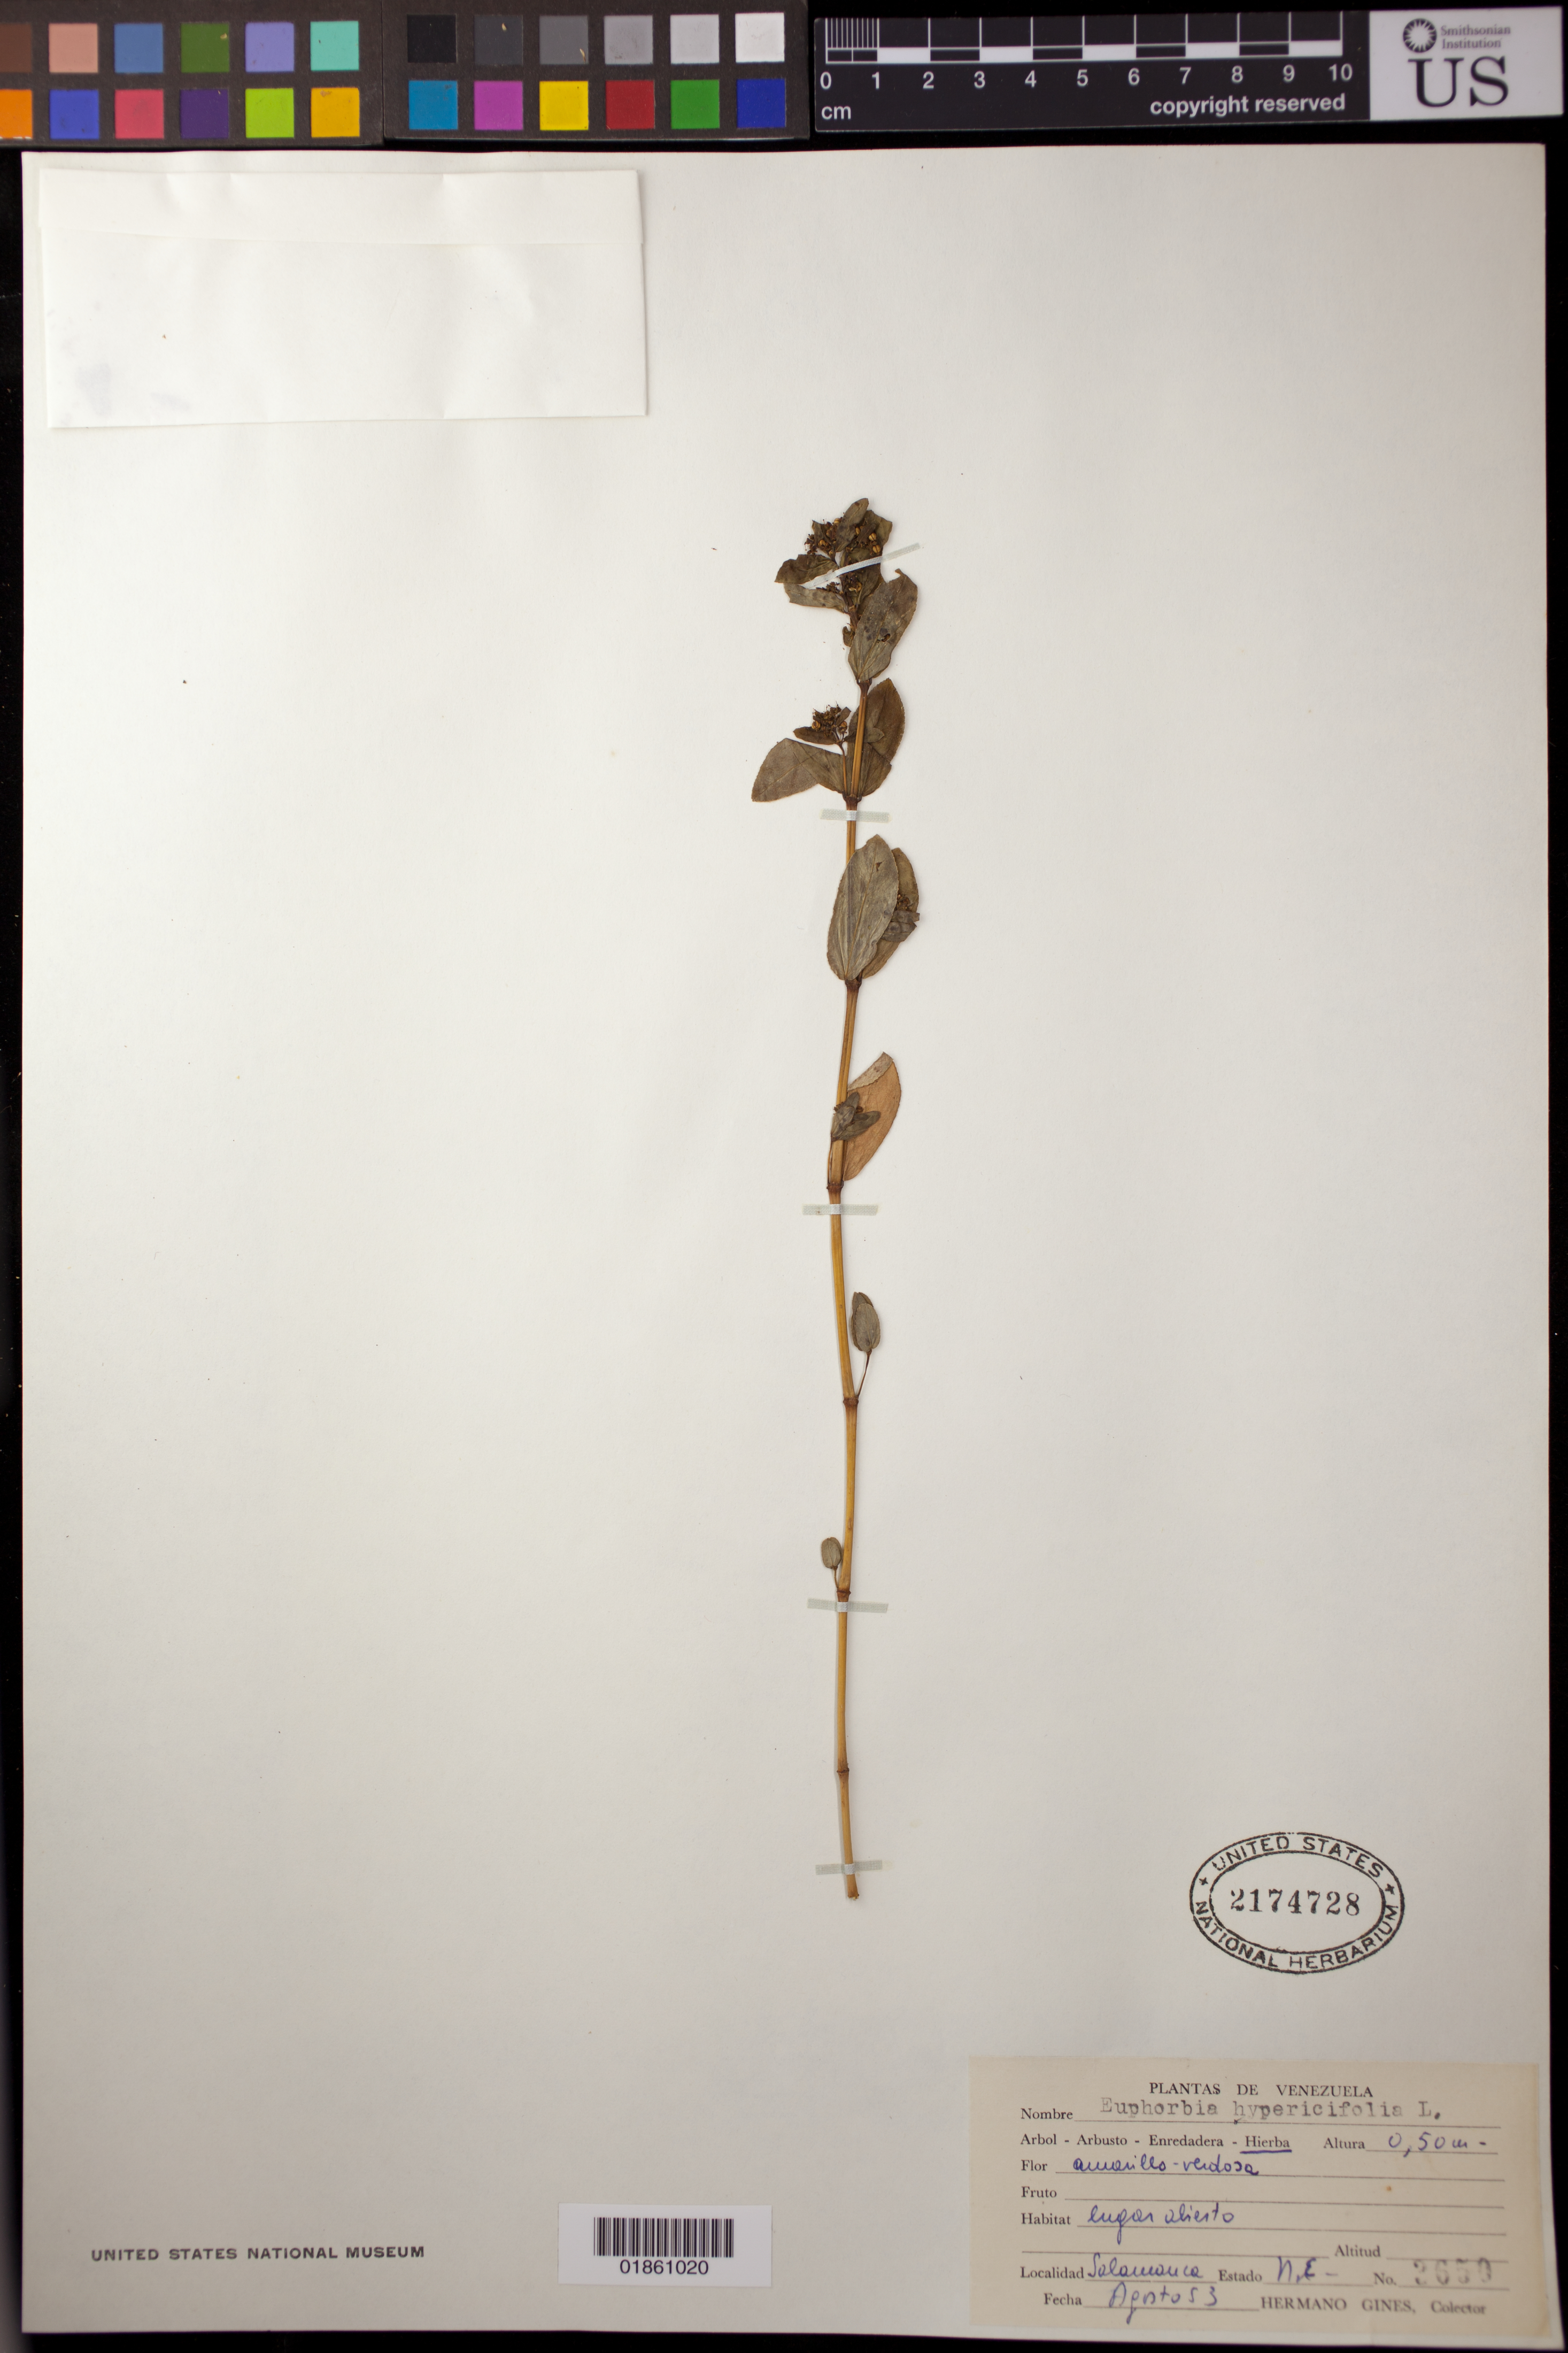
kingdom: Plantae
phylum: Tracheophyta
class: Magnoliopsida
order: Malpighiales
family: Euphorbiaceae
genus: Euphorbia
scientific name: Euphorbia hypericifolia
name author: L.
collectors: Bro. Gines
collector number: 3650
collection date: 1953-08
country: Venezuela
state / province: Nueva Esparta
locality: Salamanca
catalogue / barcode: US 2174728